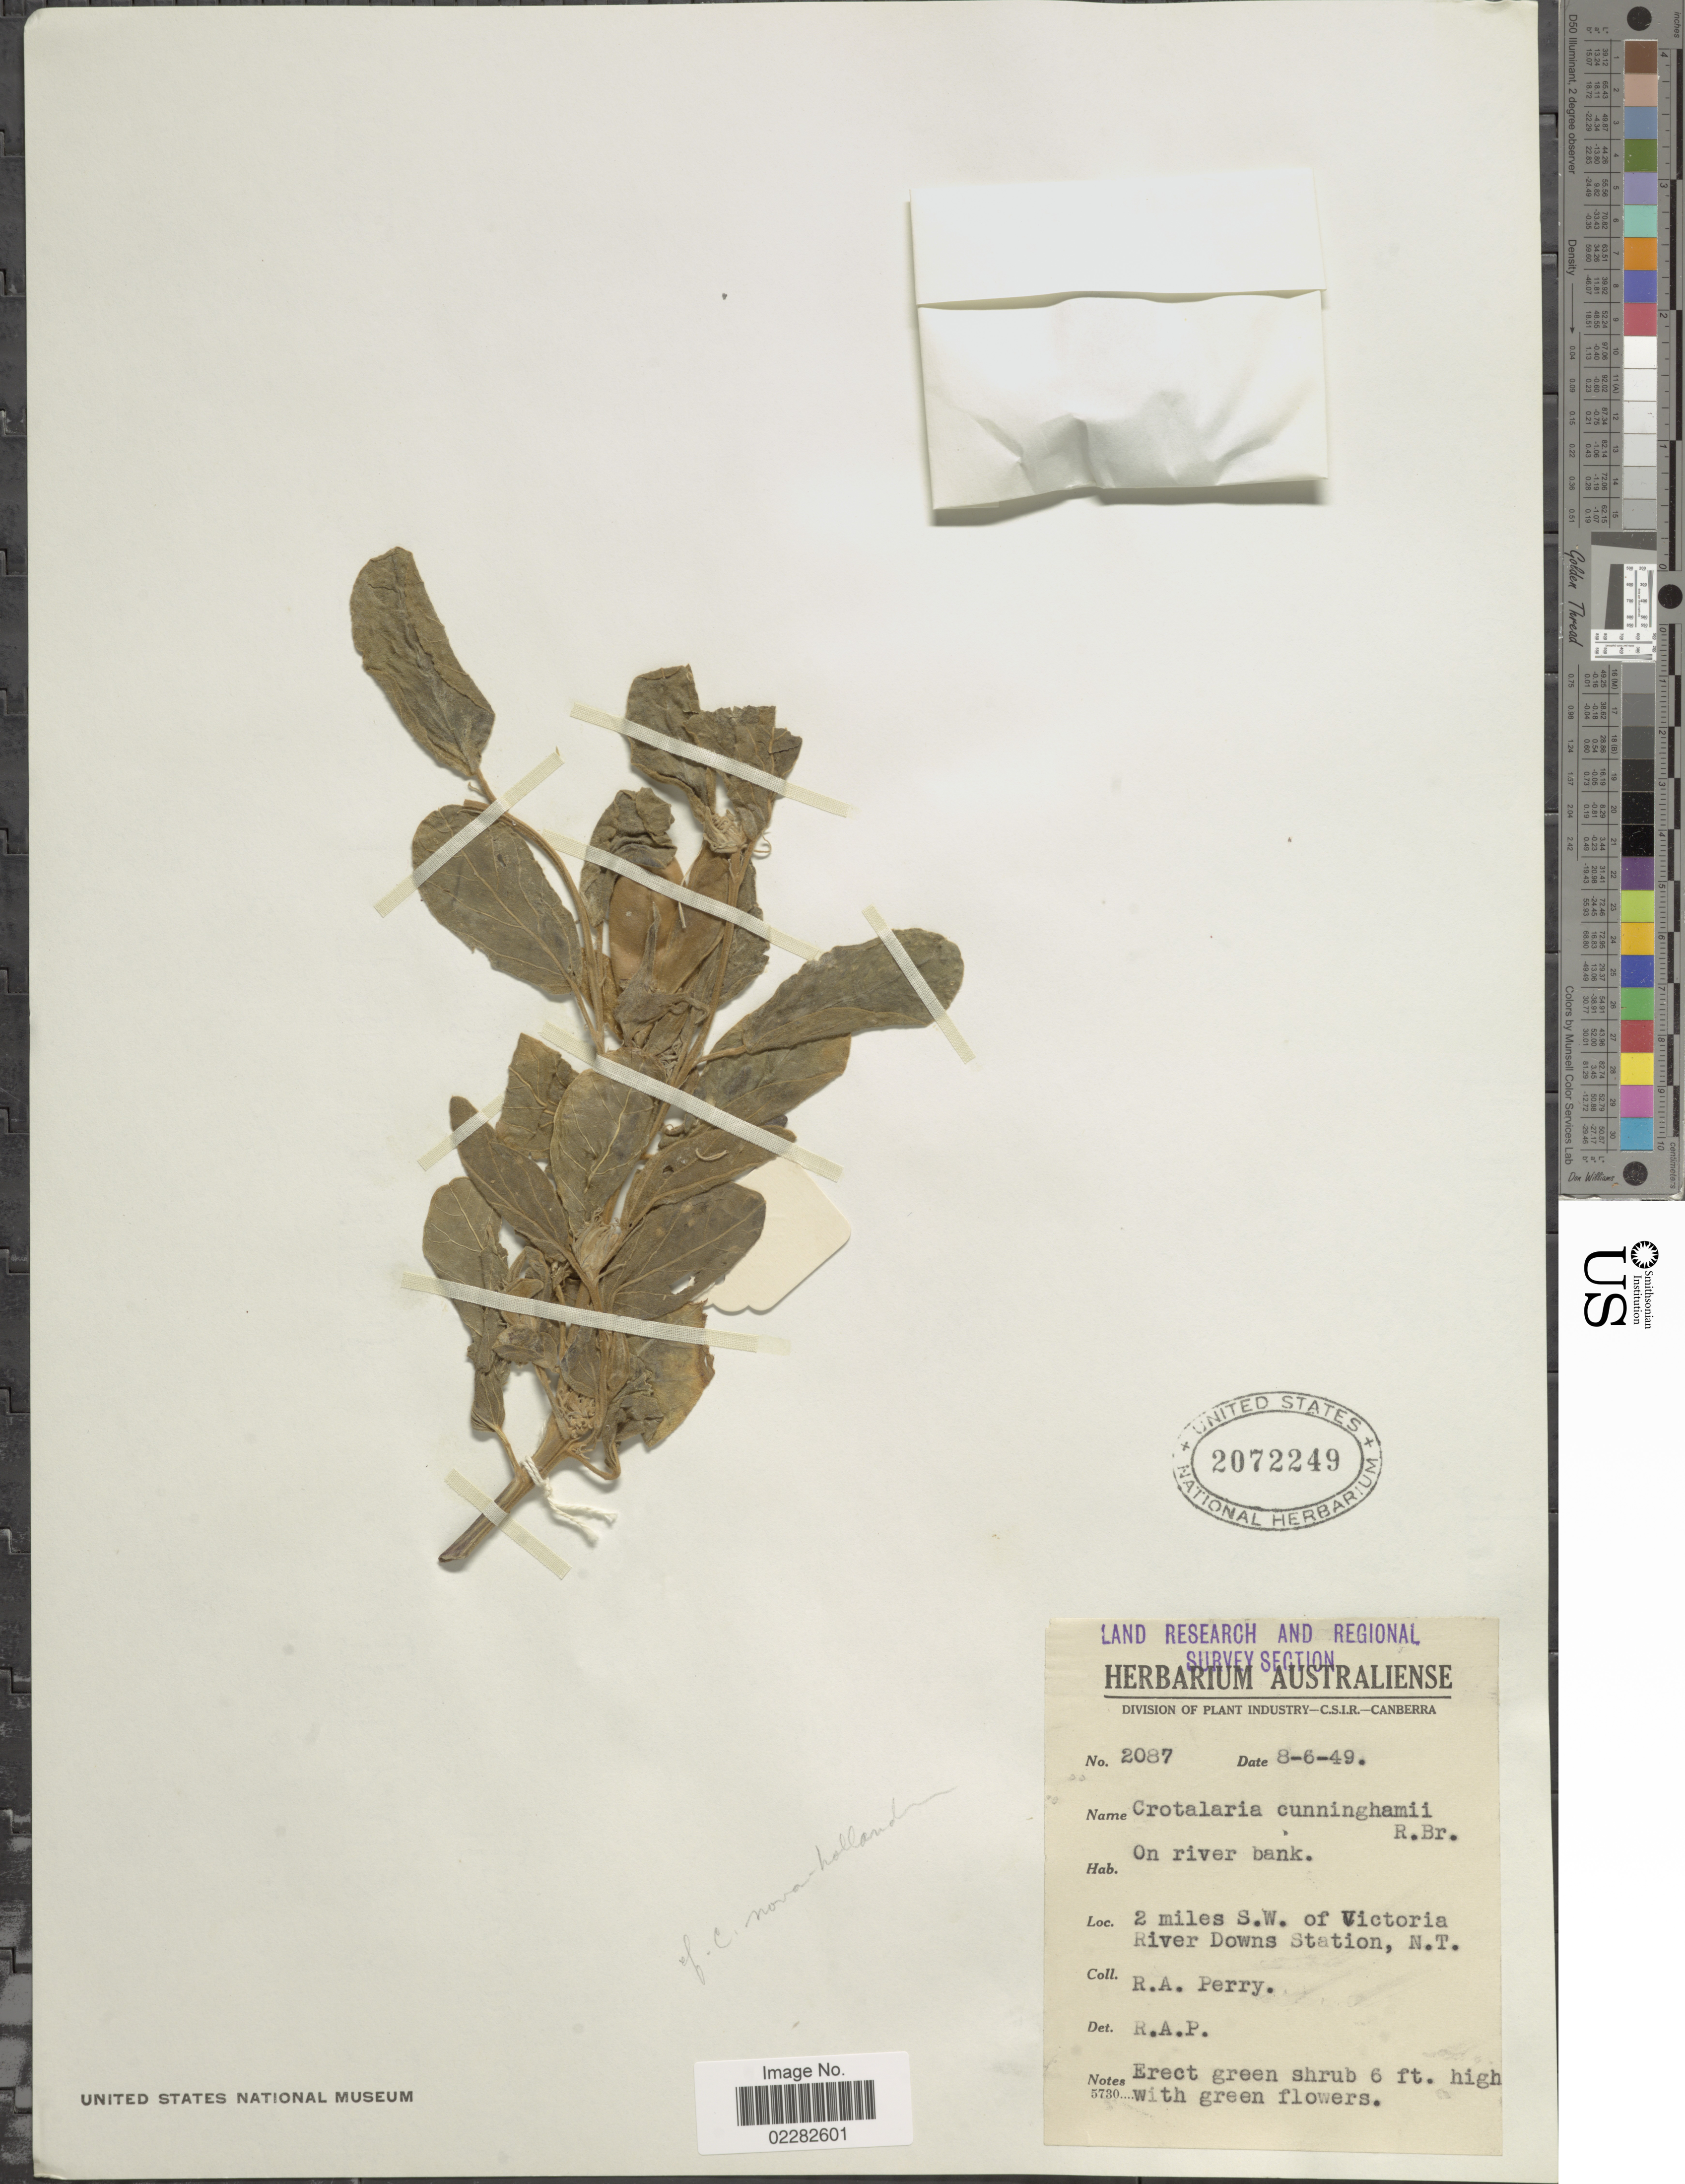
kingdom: Plantae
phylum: Tracheophyta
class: Magnoliopsida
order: Fabales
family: Fabaceae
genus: Crotalaria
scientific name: Crotalaria cunninghamii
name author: R. Br.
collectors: Perry, R. A.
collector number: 2087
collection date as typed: Transcribed d/m/y: 8/6/49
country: Australia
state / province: Northern Territory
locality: On river bank, 2 miles S.W. of Victoria River Downs Stations, N.T.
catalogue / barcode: US 2072249